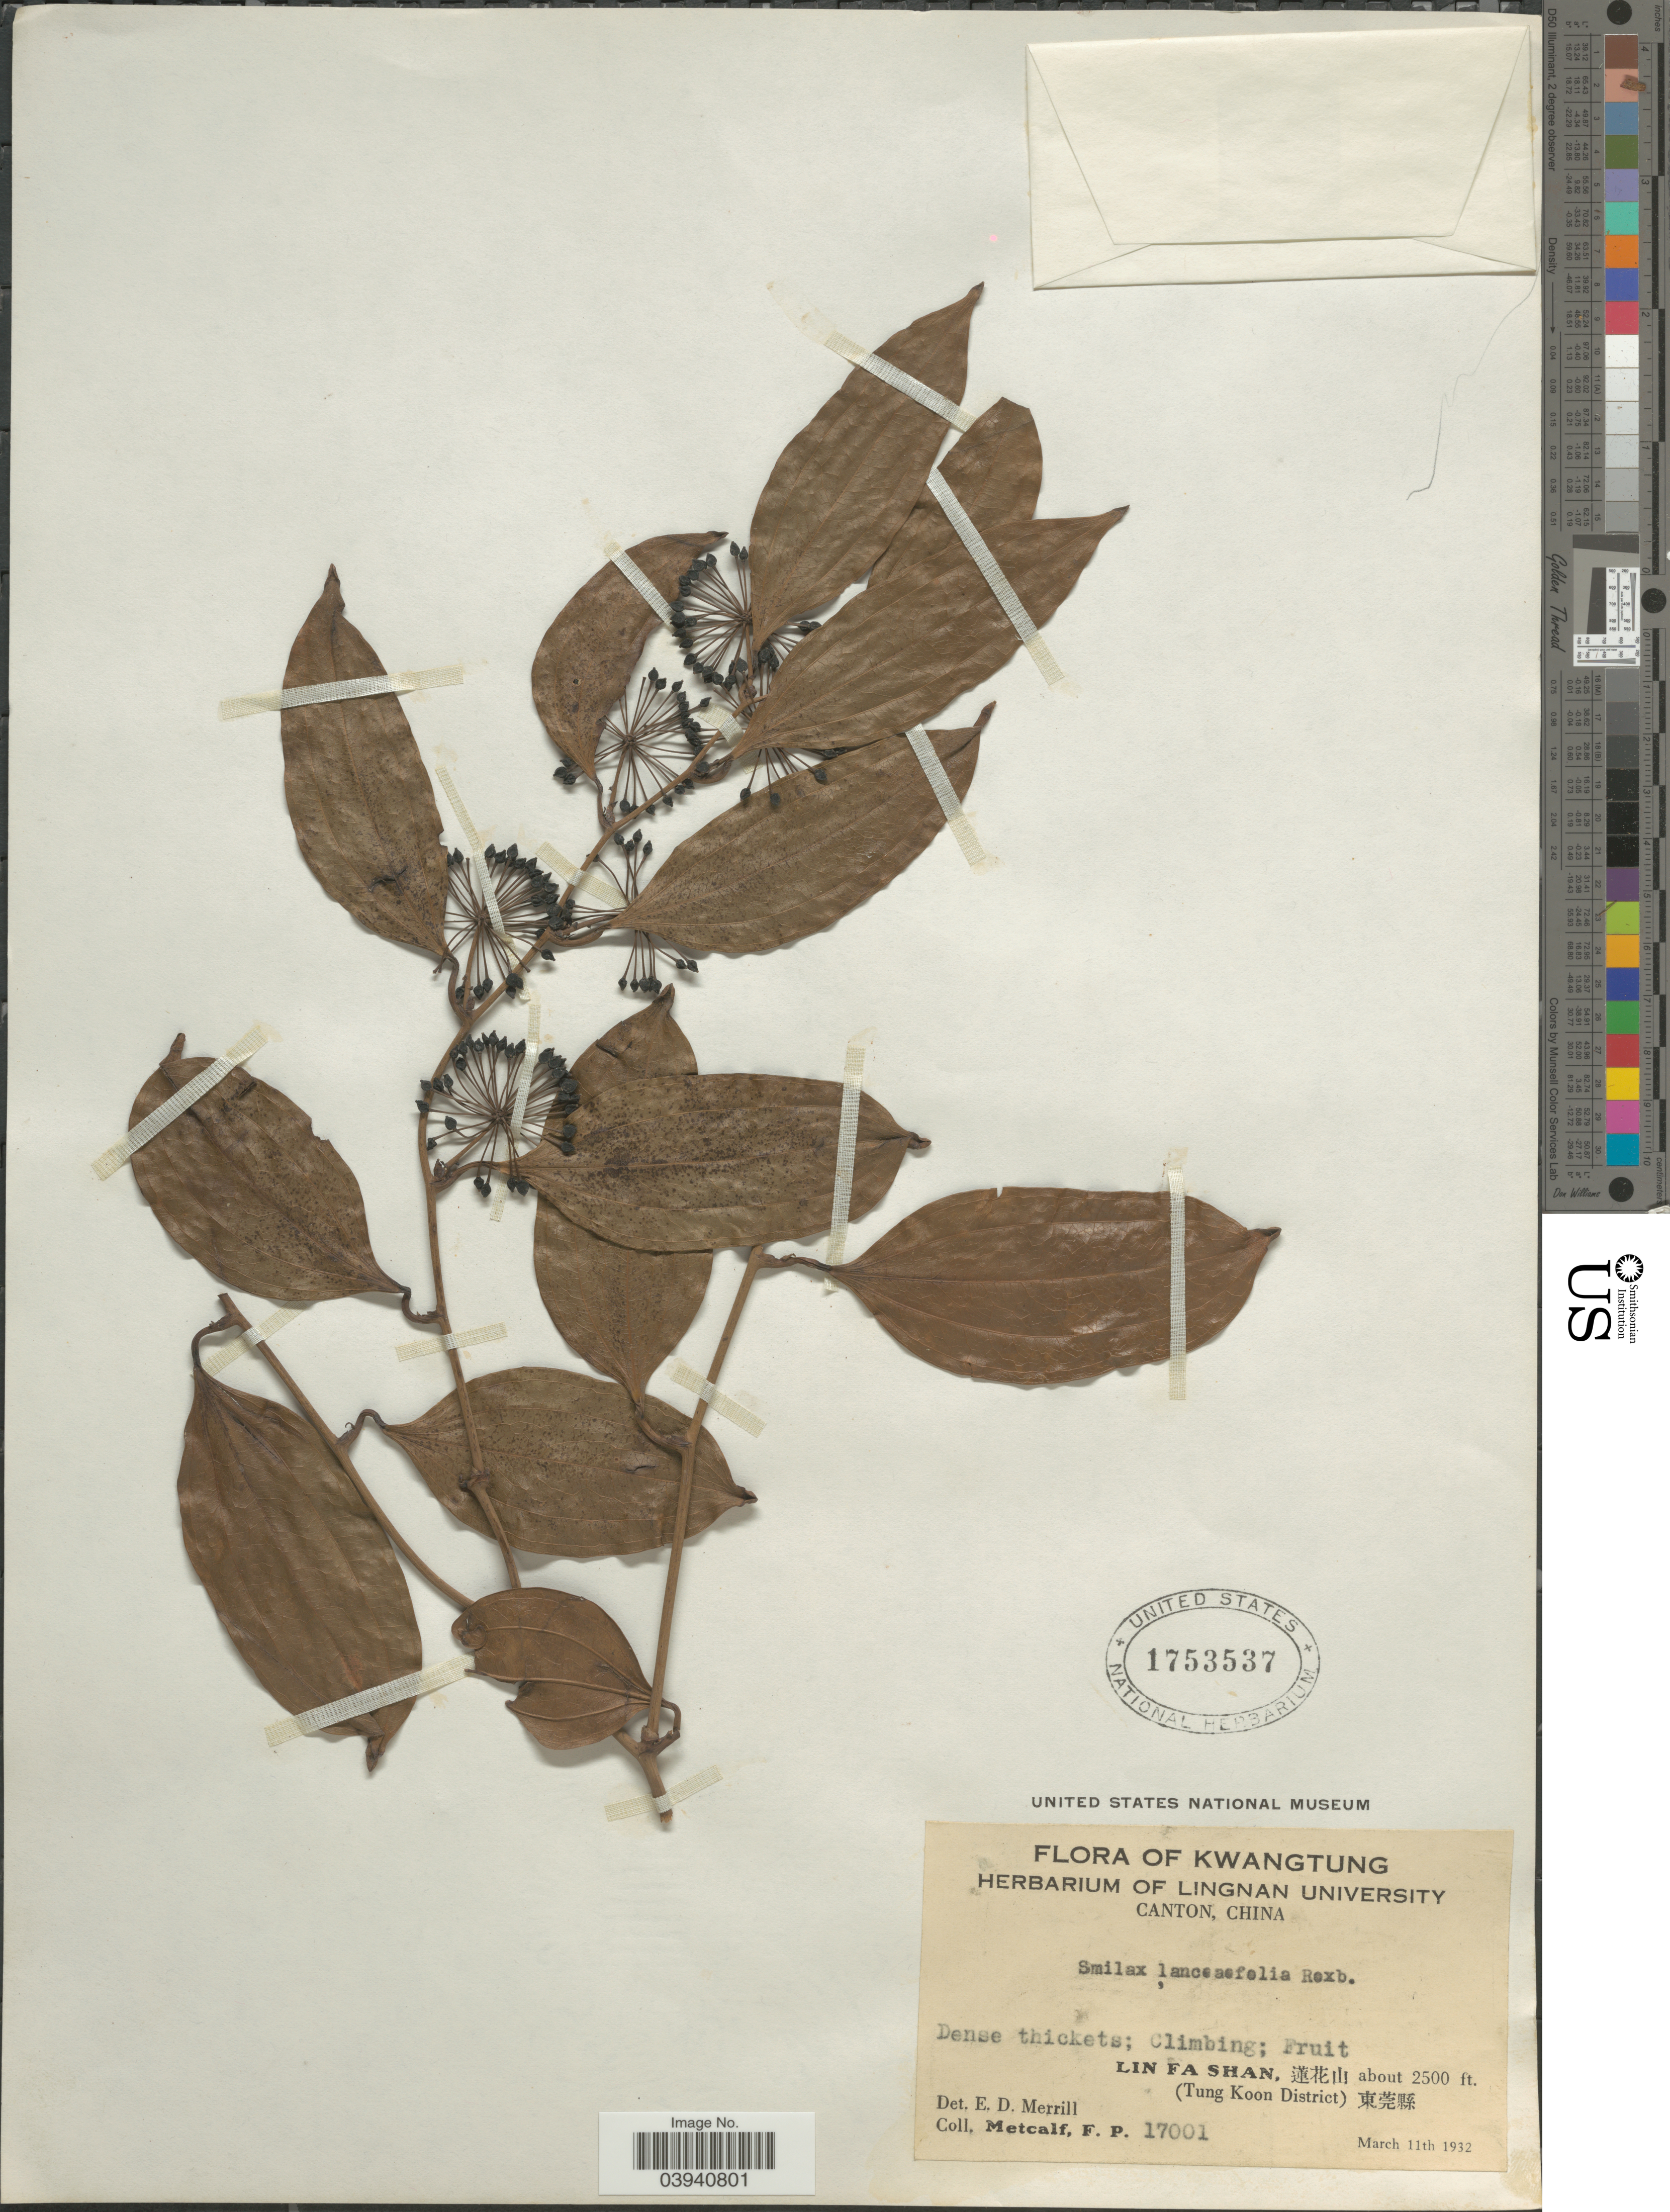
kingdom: Plantae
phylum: Tracheophyta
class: Liliopsida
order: Liliales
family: Smilacaceae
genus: Smilax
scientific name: Smilax lanceifolia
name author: Roxb.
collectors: F. Metcalf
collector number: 17001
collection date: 1932-03-11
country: China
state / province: Guangdong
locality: Kwatung.Lin Fa Shan, (Tung Koon District) .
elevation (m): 762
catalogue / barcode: US 1753537